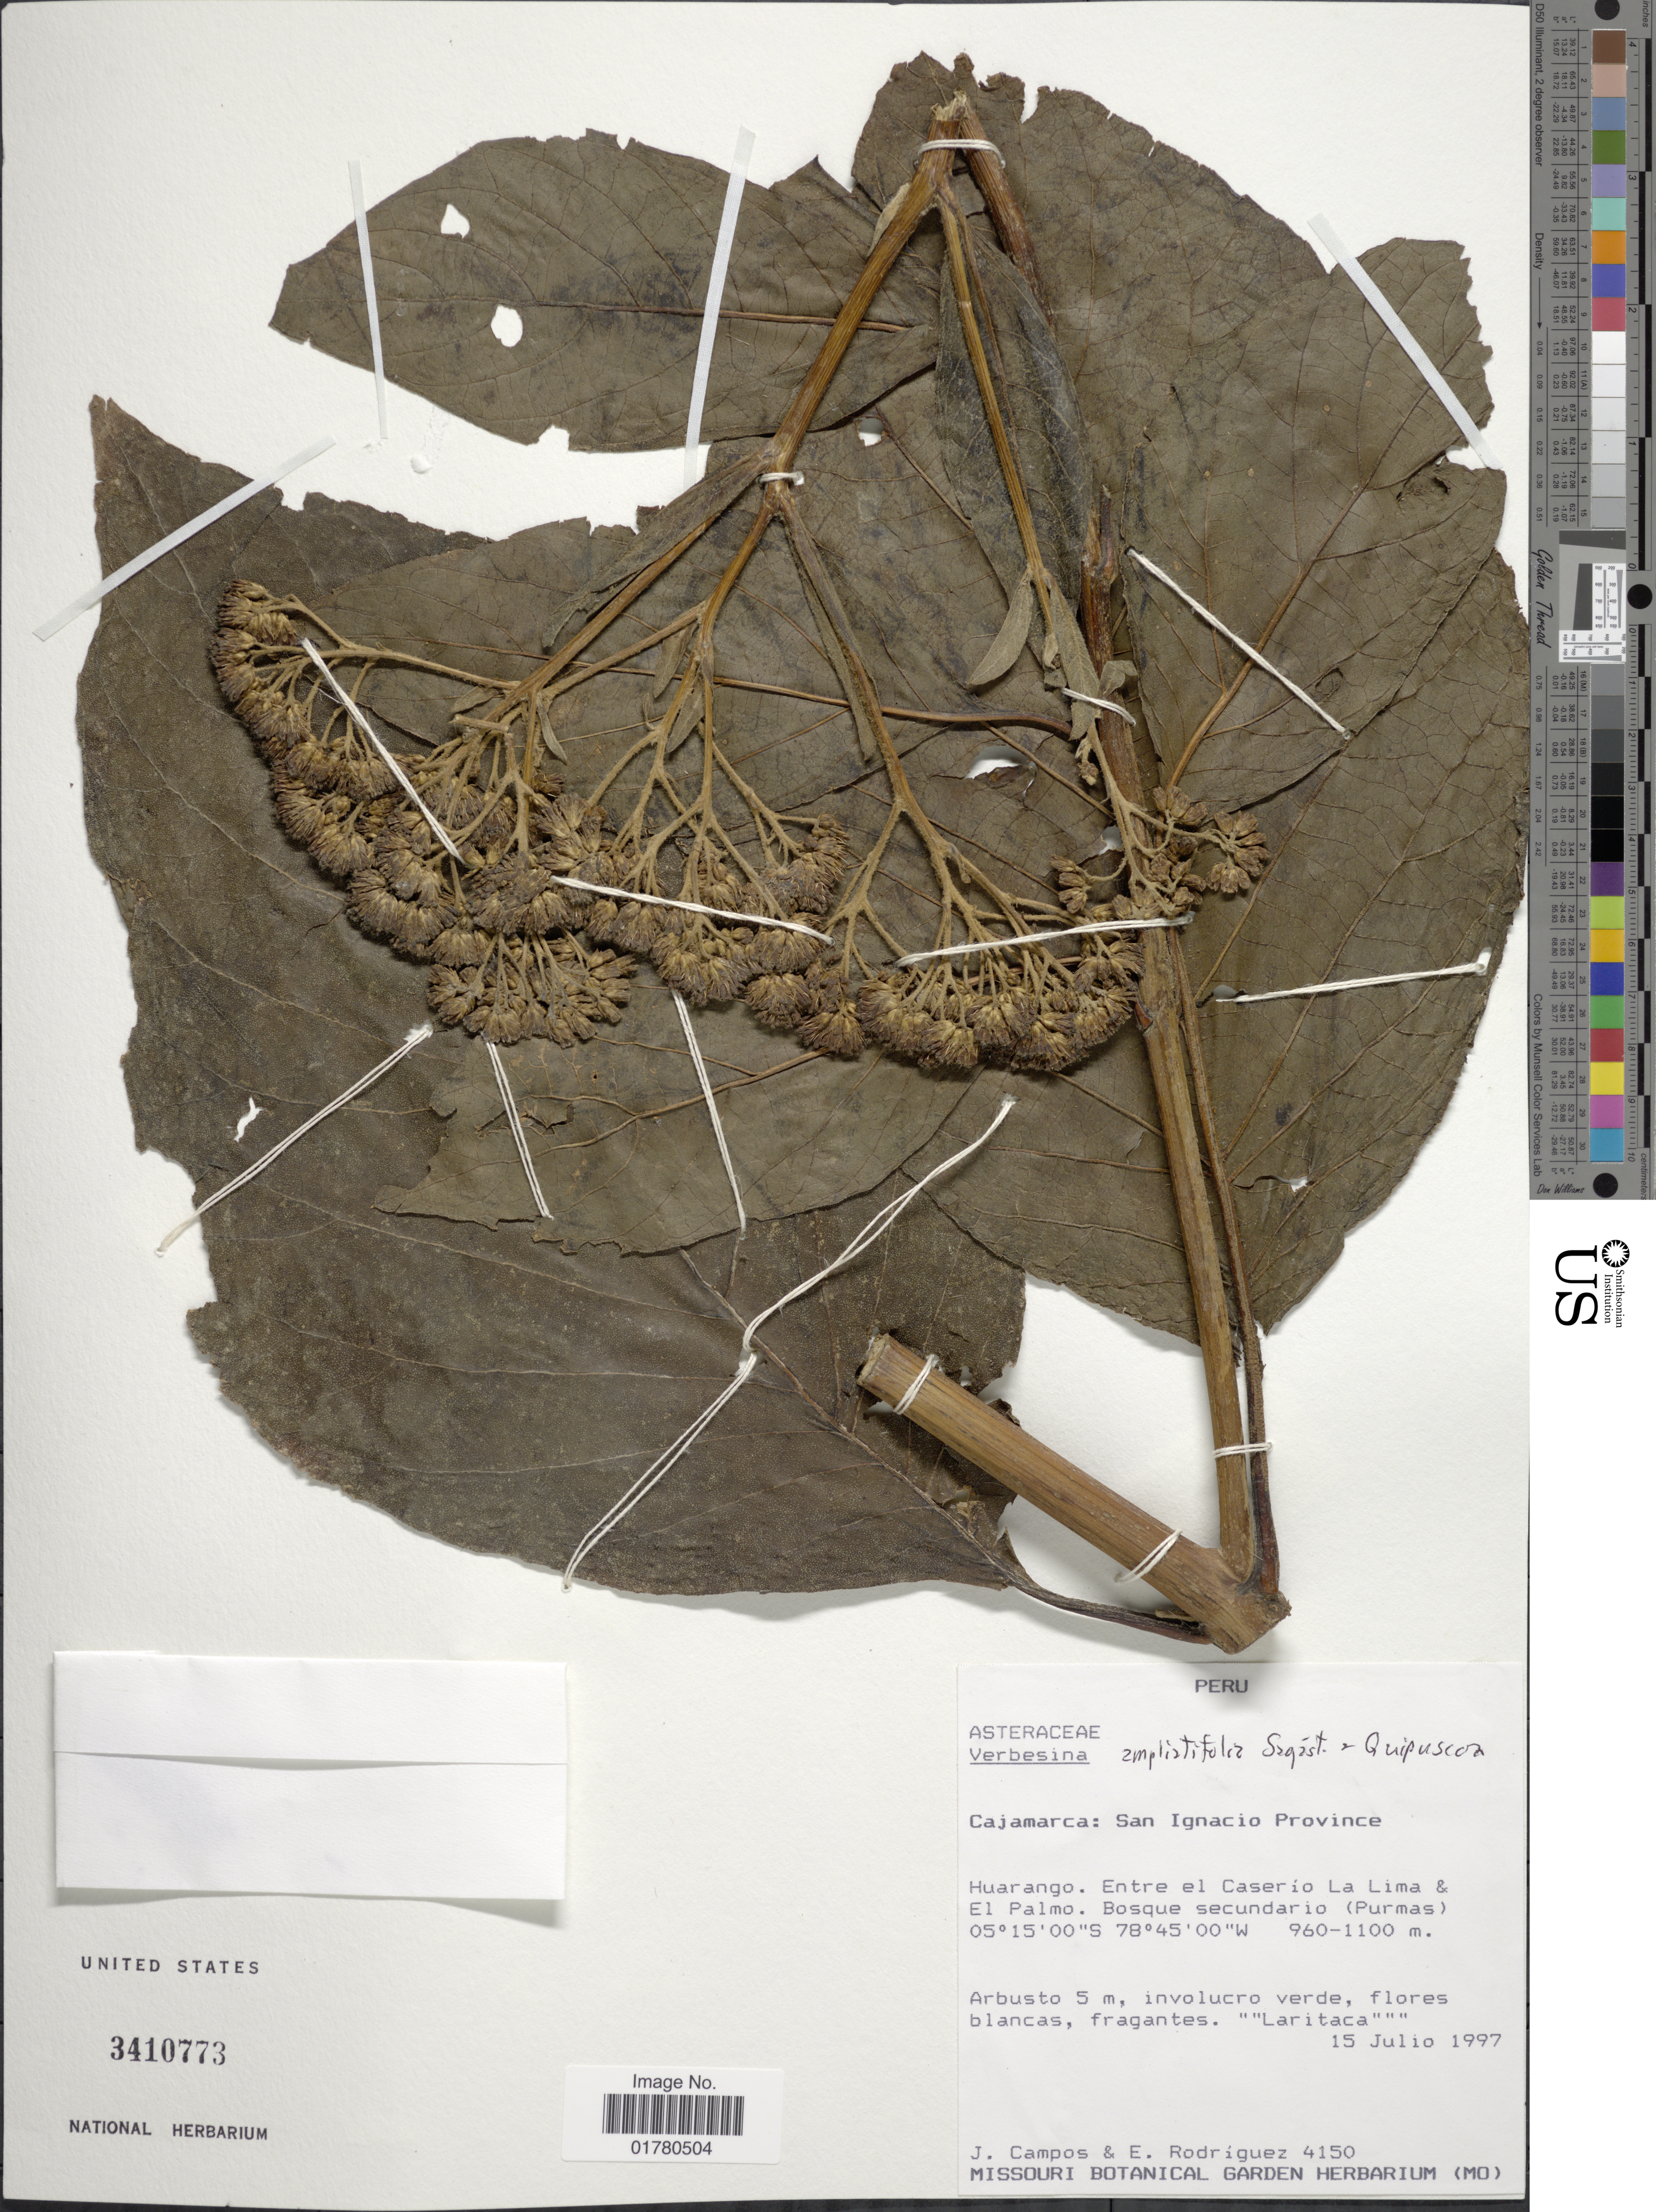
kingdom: Plantae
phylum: Tracheophyta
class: Magnoliopsida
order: Asterales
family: Asteraceae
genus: Verbesina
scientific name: Verbesina ampliatifolia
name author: Sagást. & Quipuscoa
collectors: J. Campos & E. Rodriguez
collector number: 4150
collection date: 1997-07-15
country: Peru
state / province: Cajamarca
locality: San Ignacio Province, Huarango. Entre el Caserío La Lima & El Palmo. Bosque secundario (Purmas)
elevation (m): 960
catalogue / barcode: US 3410773